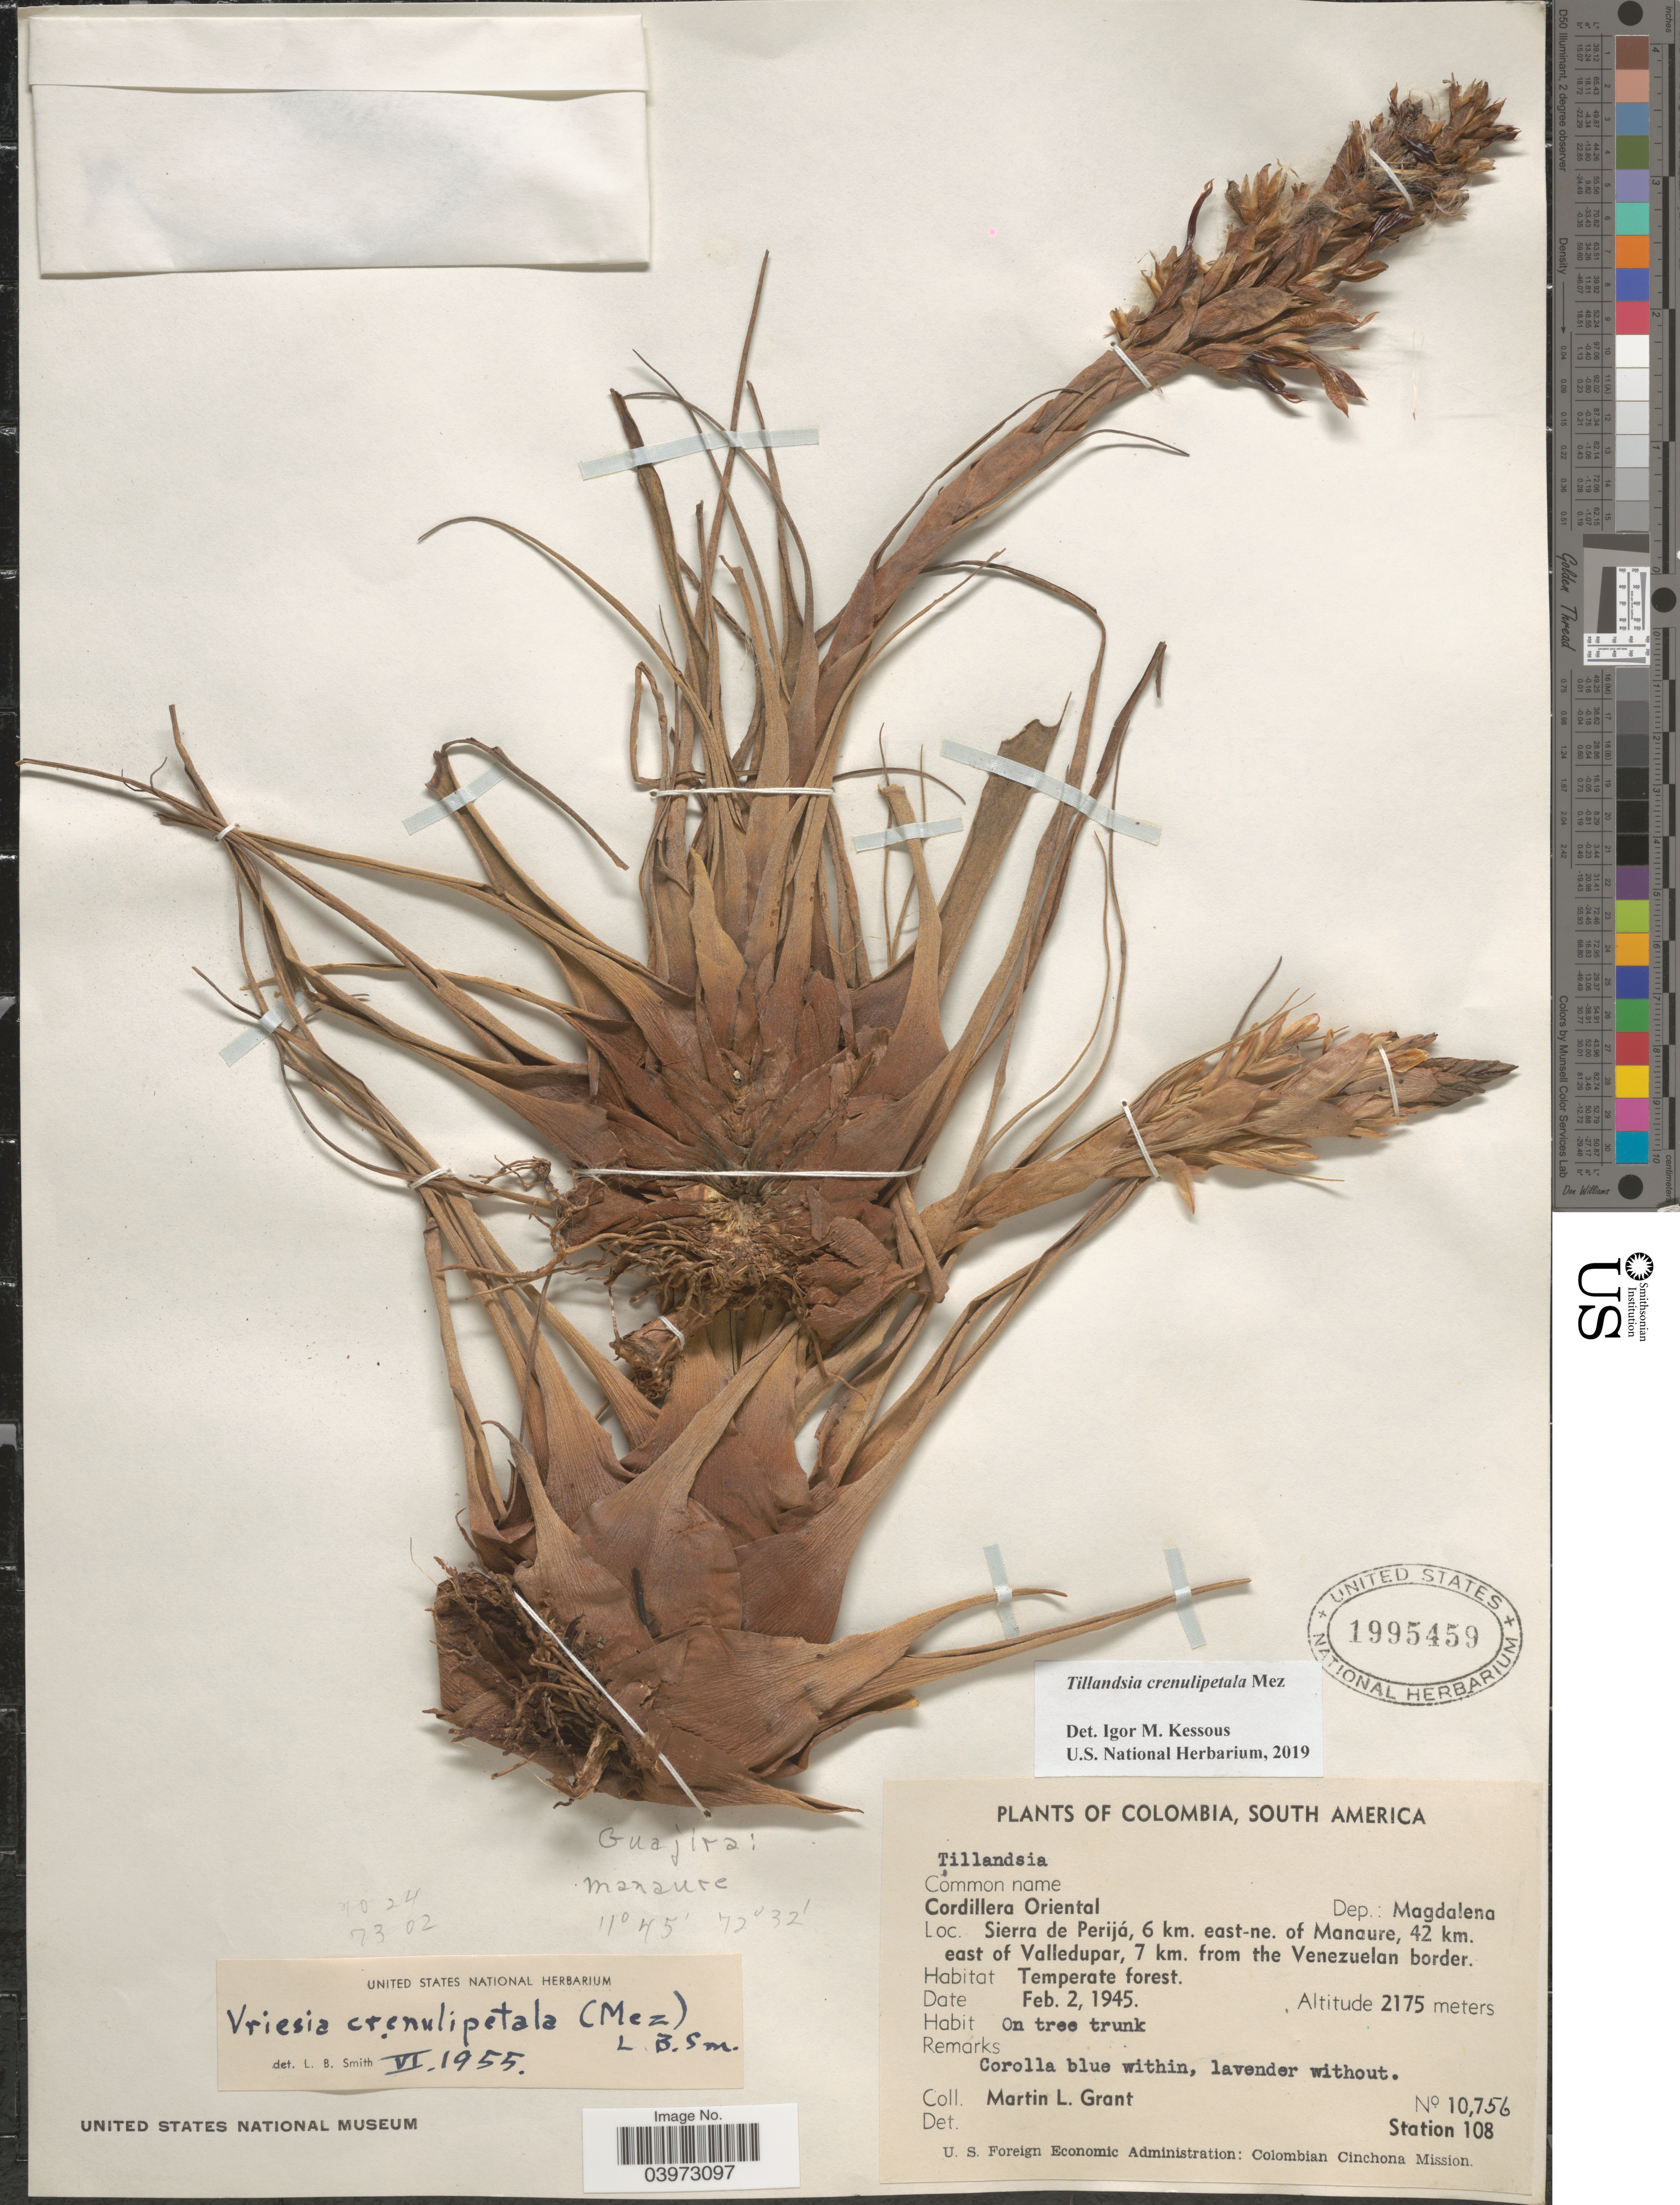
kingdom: Plantae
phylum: Tracheophyta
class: Liliopsida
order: Poales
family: Bromeliaceae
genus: Tillandsia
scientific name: Tillandsia crenulipetala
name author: Mez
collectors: M. L. Grant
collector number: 10756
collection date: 1945-02-02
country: Colombia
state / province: Magdalena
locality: Cordillera Oriental. Dep.: Magdalena. Sierra de Perijá, 6 km. east-ne. of Manaure, 42 km. east of Valledupar, 7 km. from the Venezuelan border. Station 108. Colombian Cinchona Mission.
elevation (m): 2175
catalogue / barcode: US 1995459